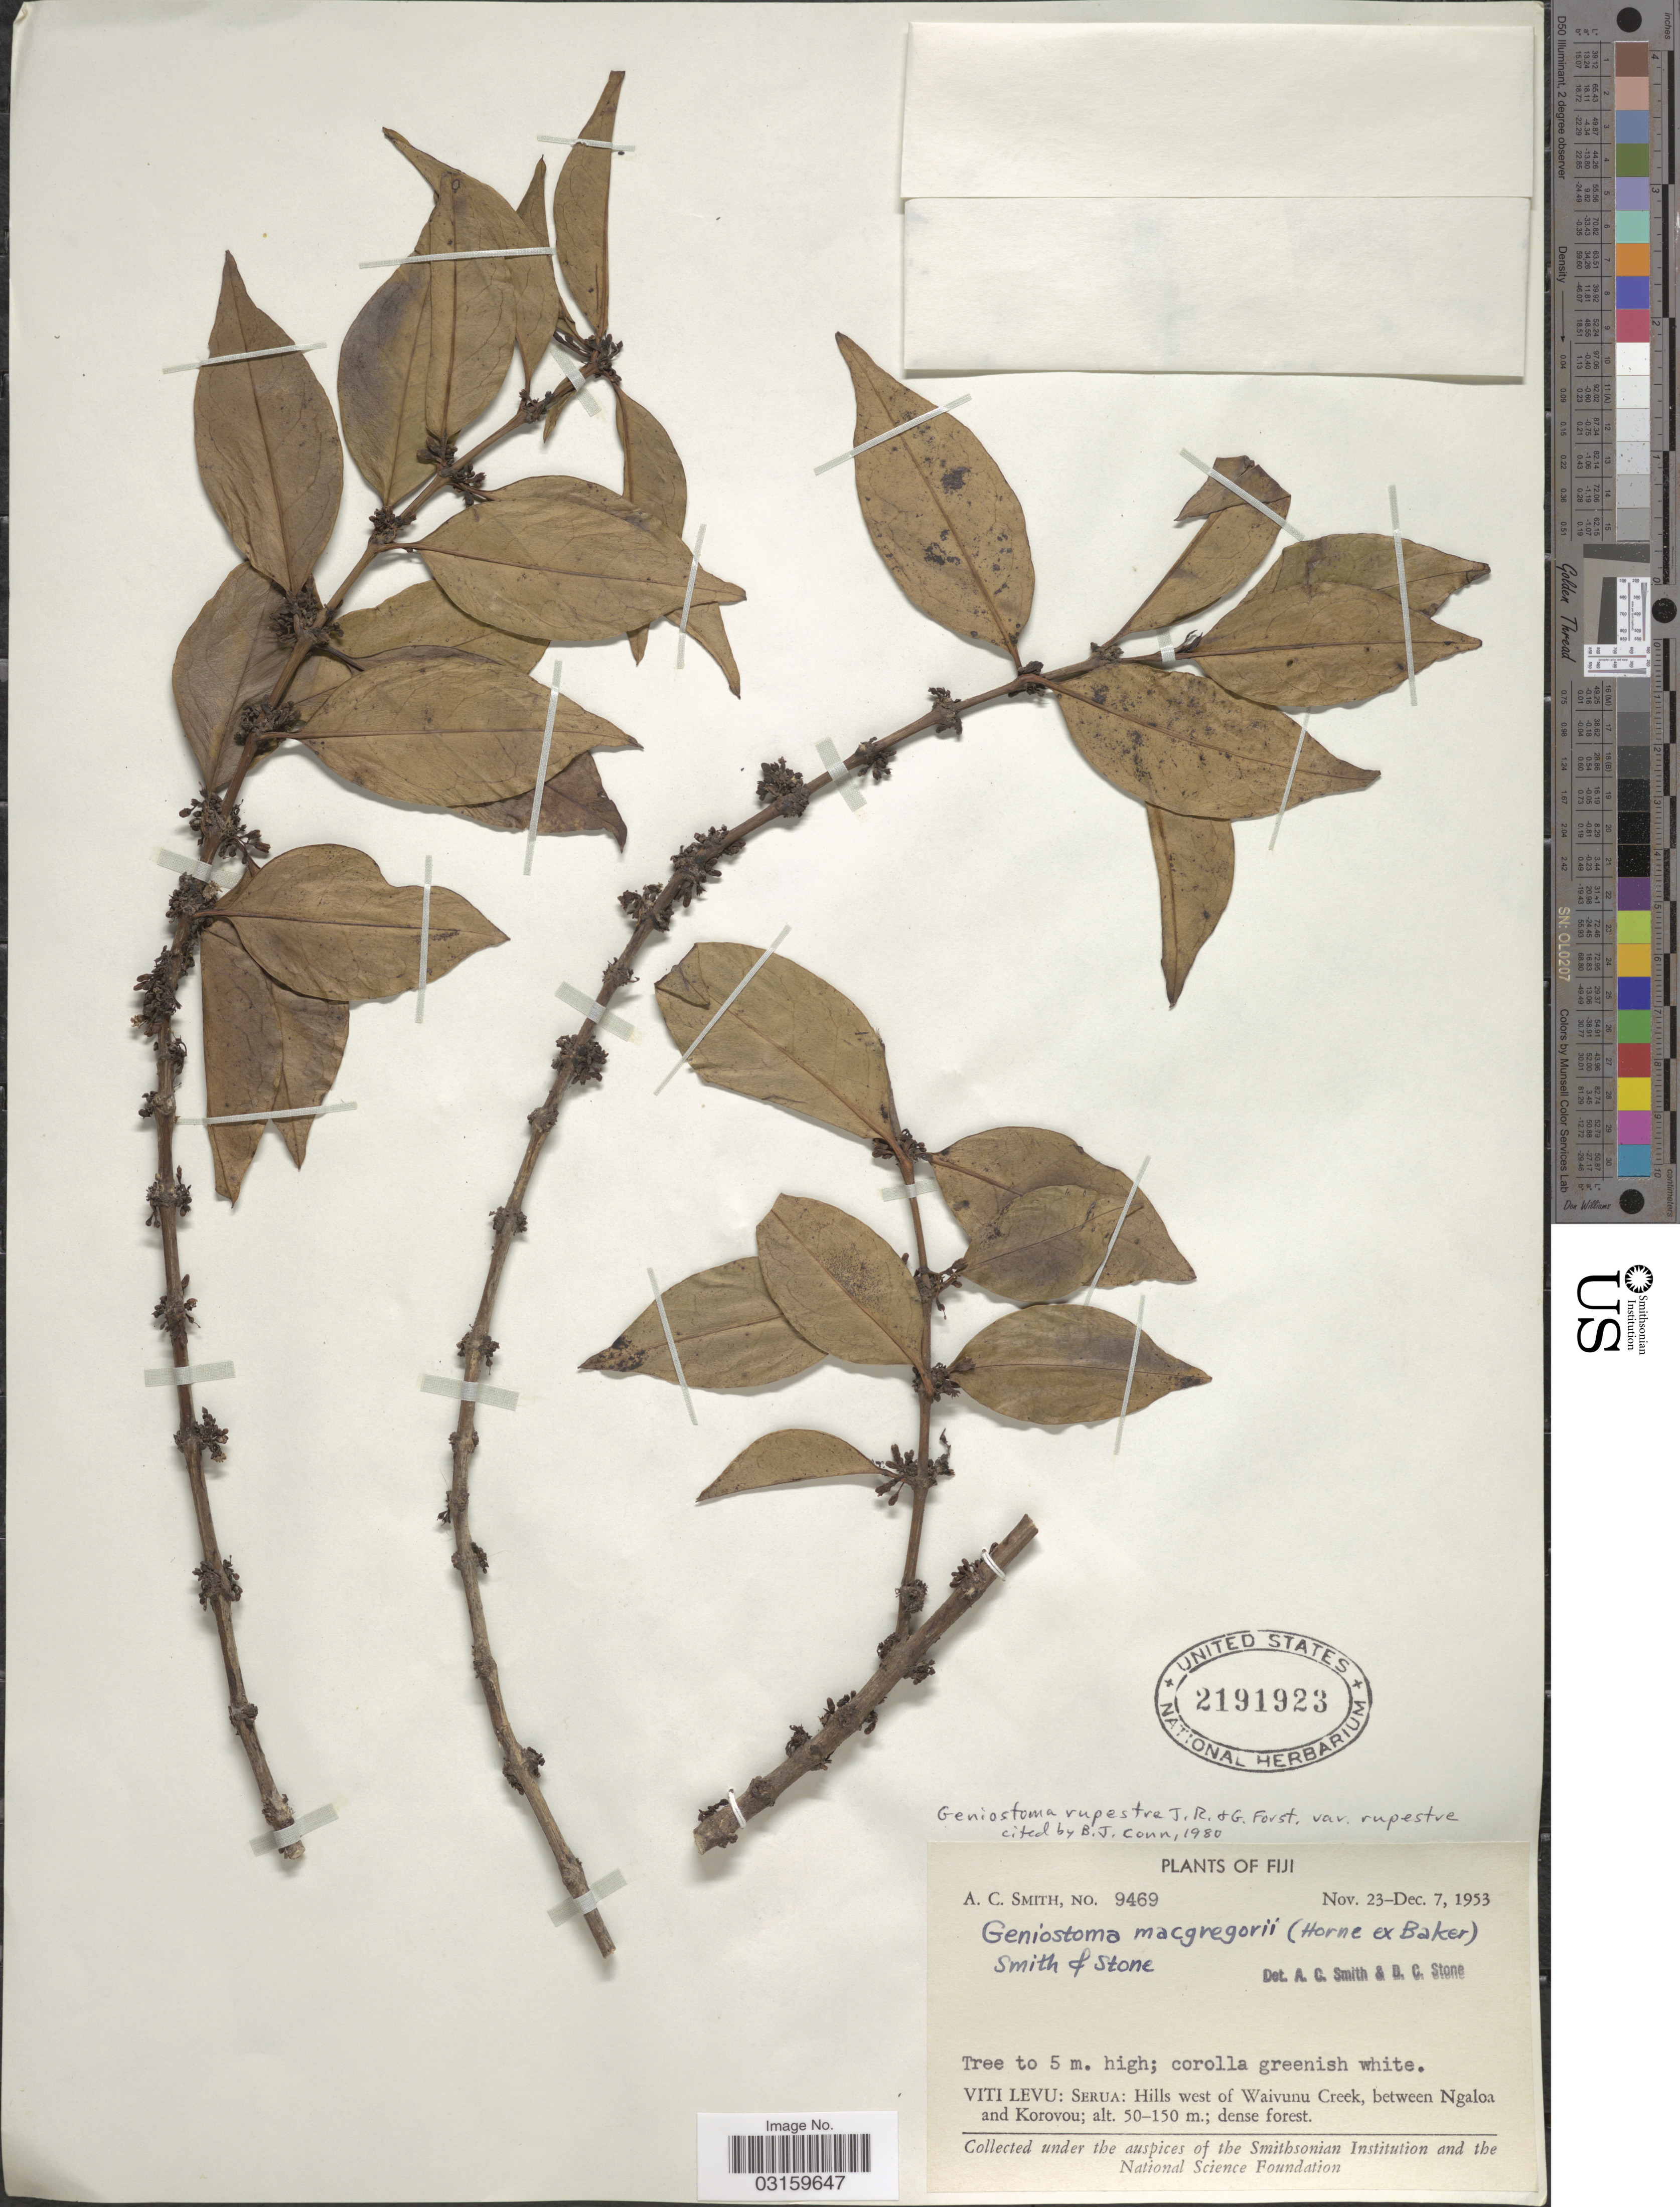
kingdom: Plantae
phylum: Tracheophyta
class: Magnoliopsida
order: Gentianales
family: Loganiaceae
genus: Geniostoma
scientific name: Geniostoma rupestre var. rupestre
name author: J.R. Forst. & G. Forst.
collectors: A. C. Smith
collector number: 9469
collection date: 1953-11-23/1953-12-07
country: Fiji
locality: Viti Levu: Serua: Hills west of Waivunu Creek, between Ngaloa and Korovou.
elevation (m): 50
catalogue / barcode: US 2191923